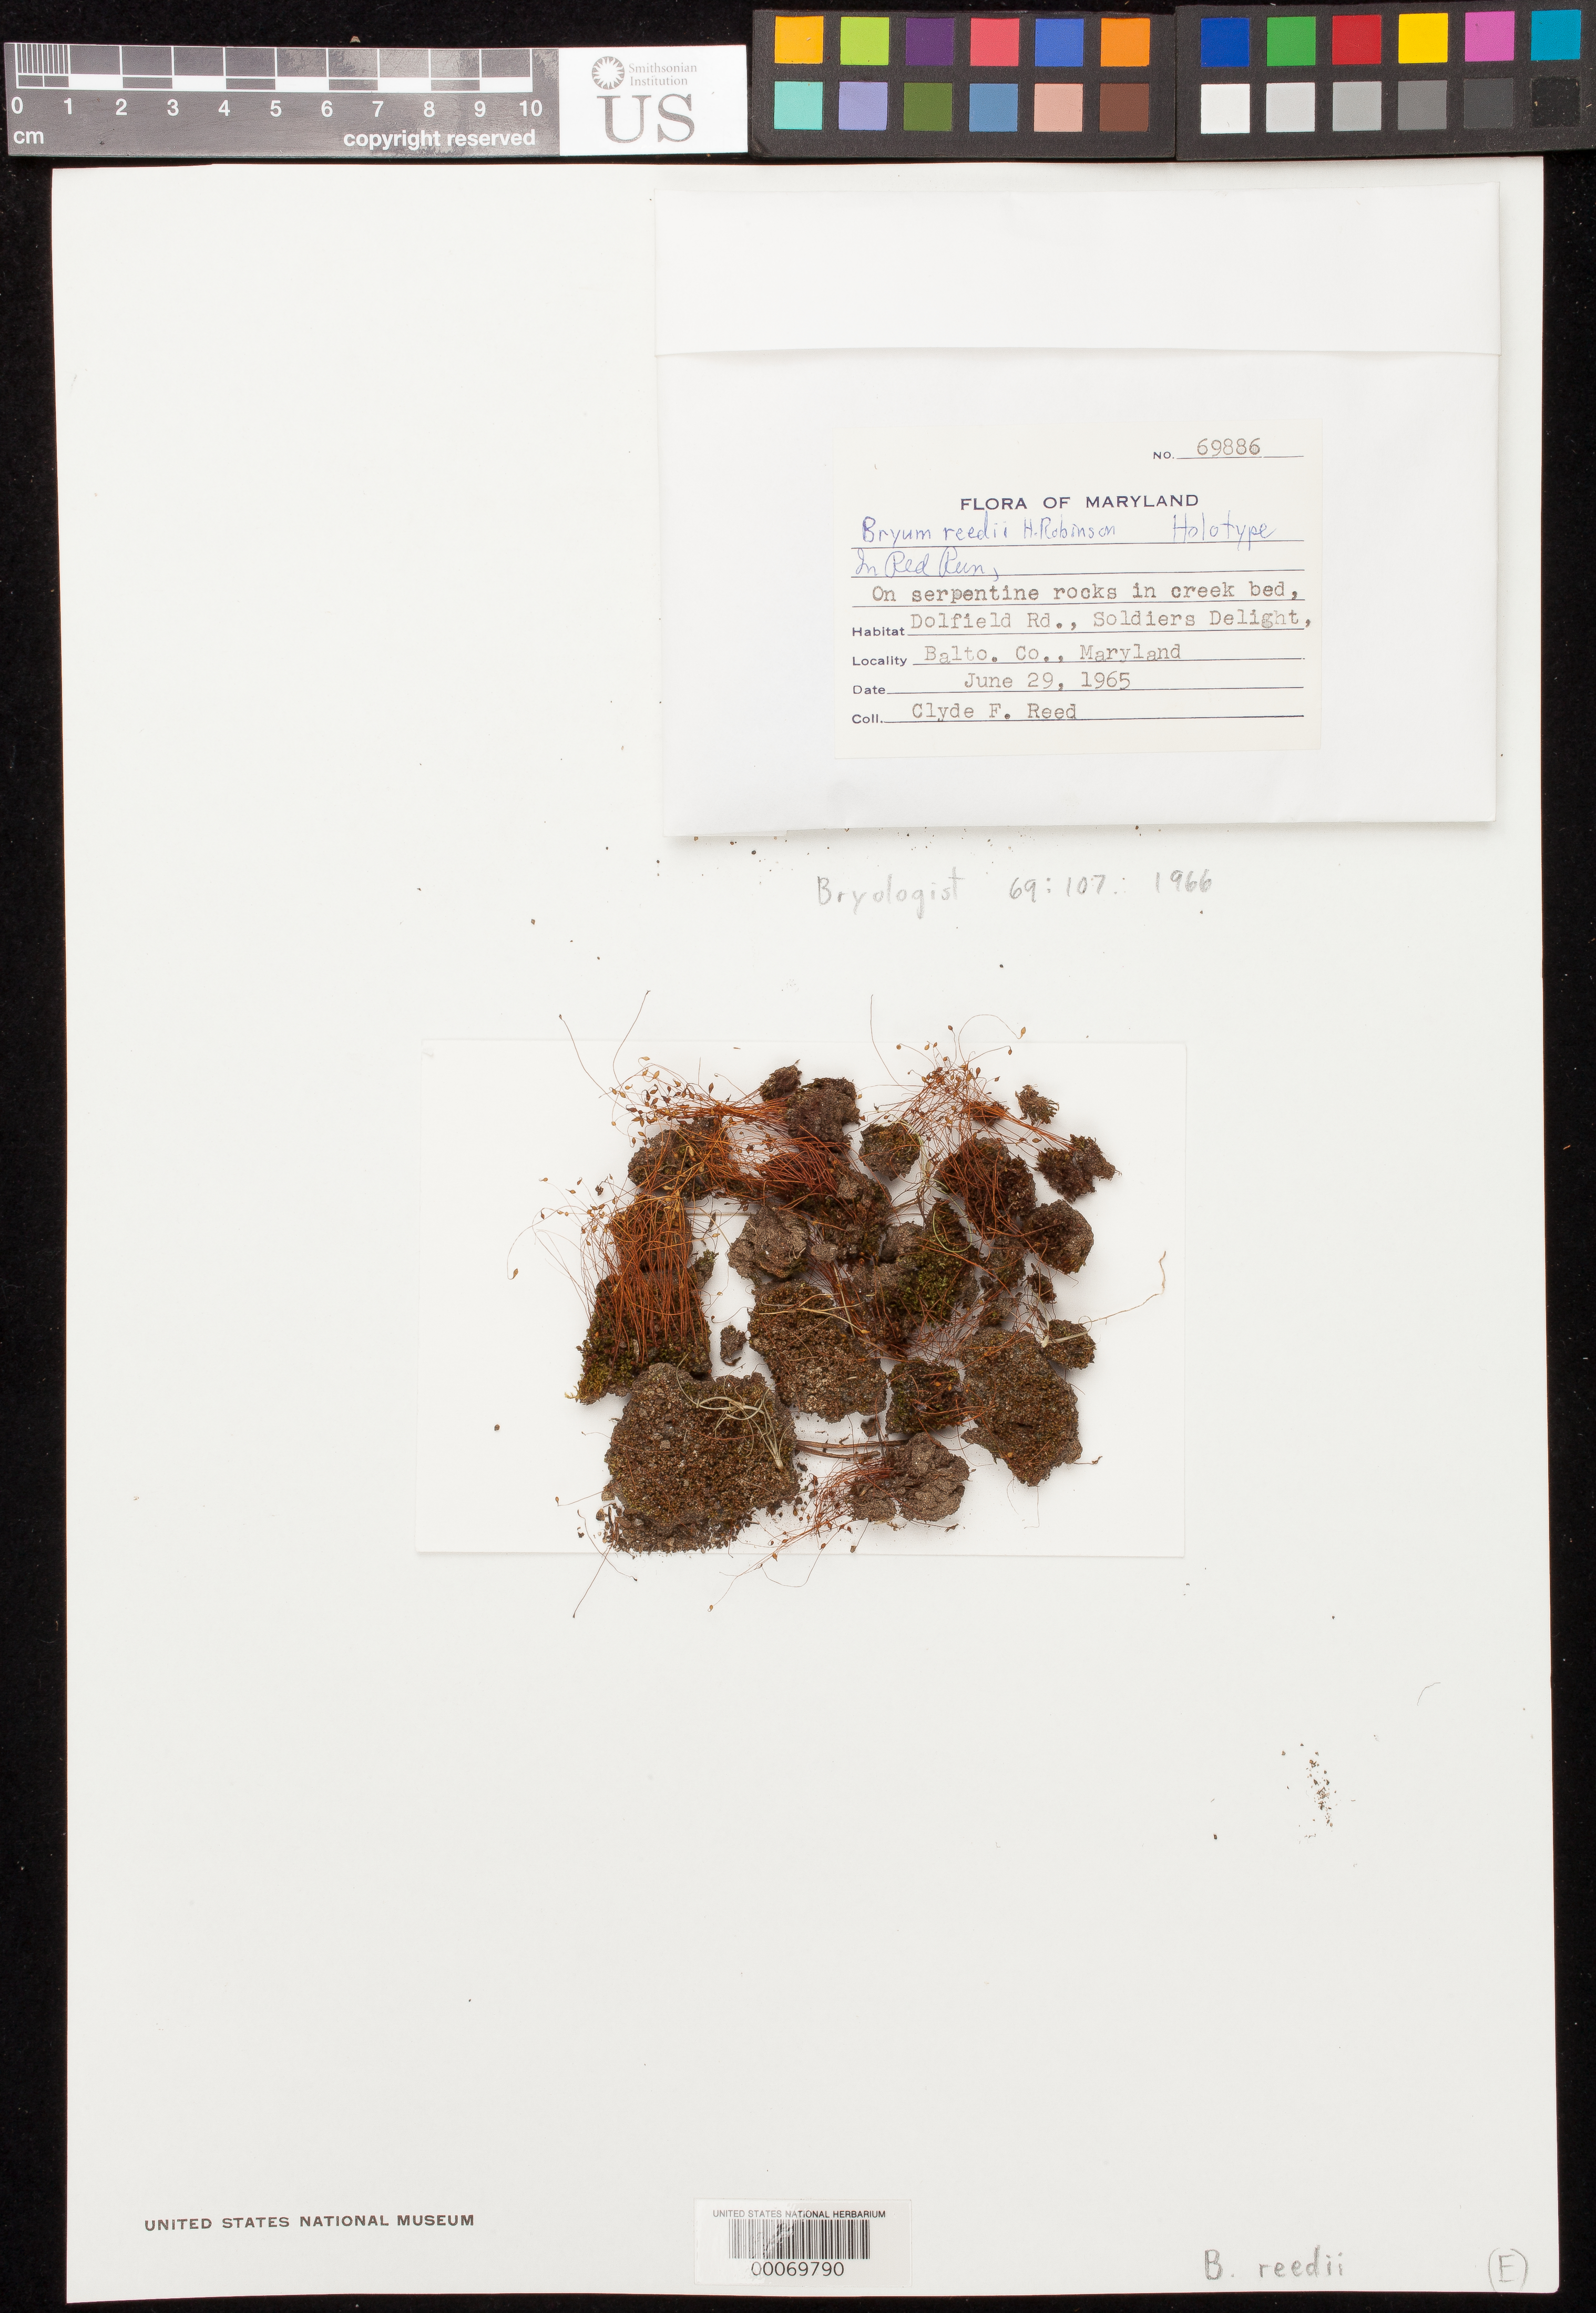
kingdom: Plantae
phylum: Bryophyta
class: Bryopsida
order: Bryales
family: Bryaceae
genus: Bryum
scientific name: Bryum reedii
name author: H. Rob.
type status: Holotype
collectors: C. F. Reed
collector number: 69886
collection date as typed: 29 Jun 1965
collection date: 1965-06-29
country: United States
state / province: Maryland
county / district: Baltimore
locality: Dolfield Rd., Soldiers Delight.